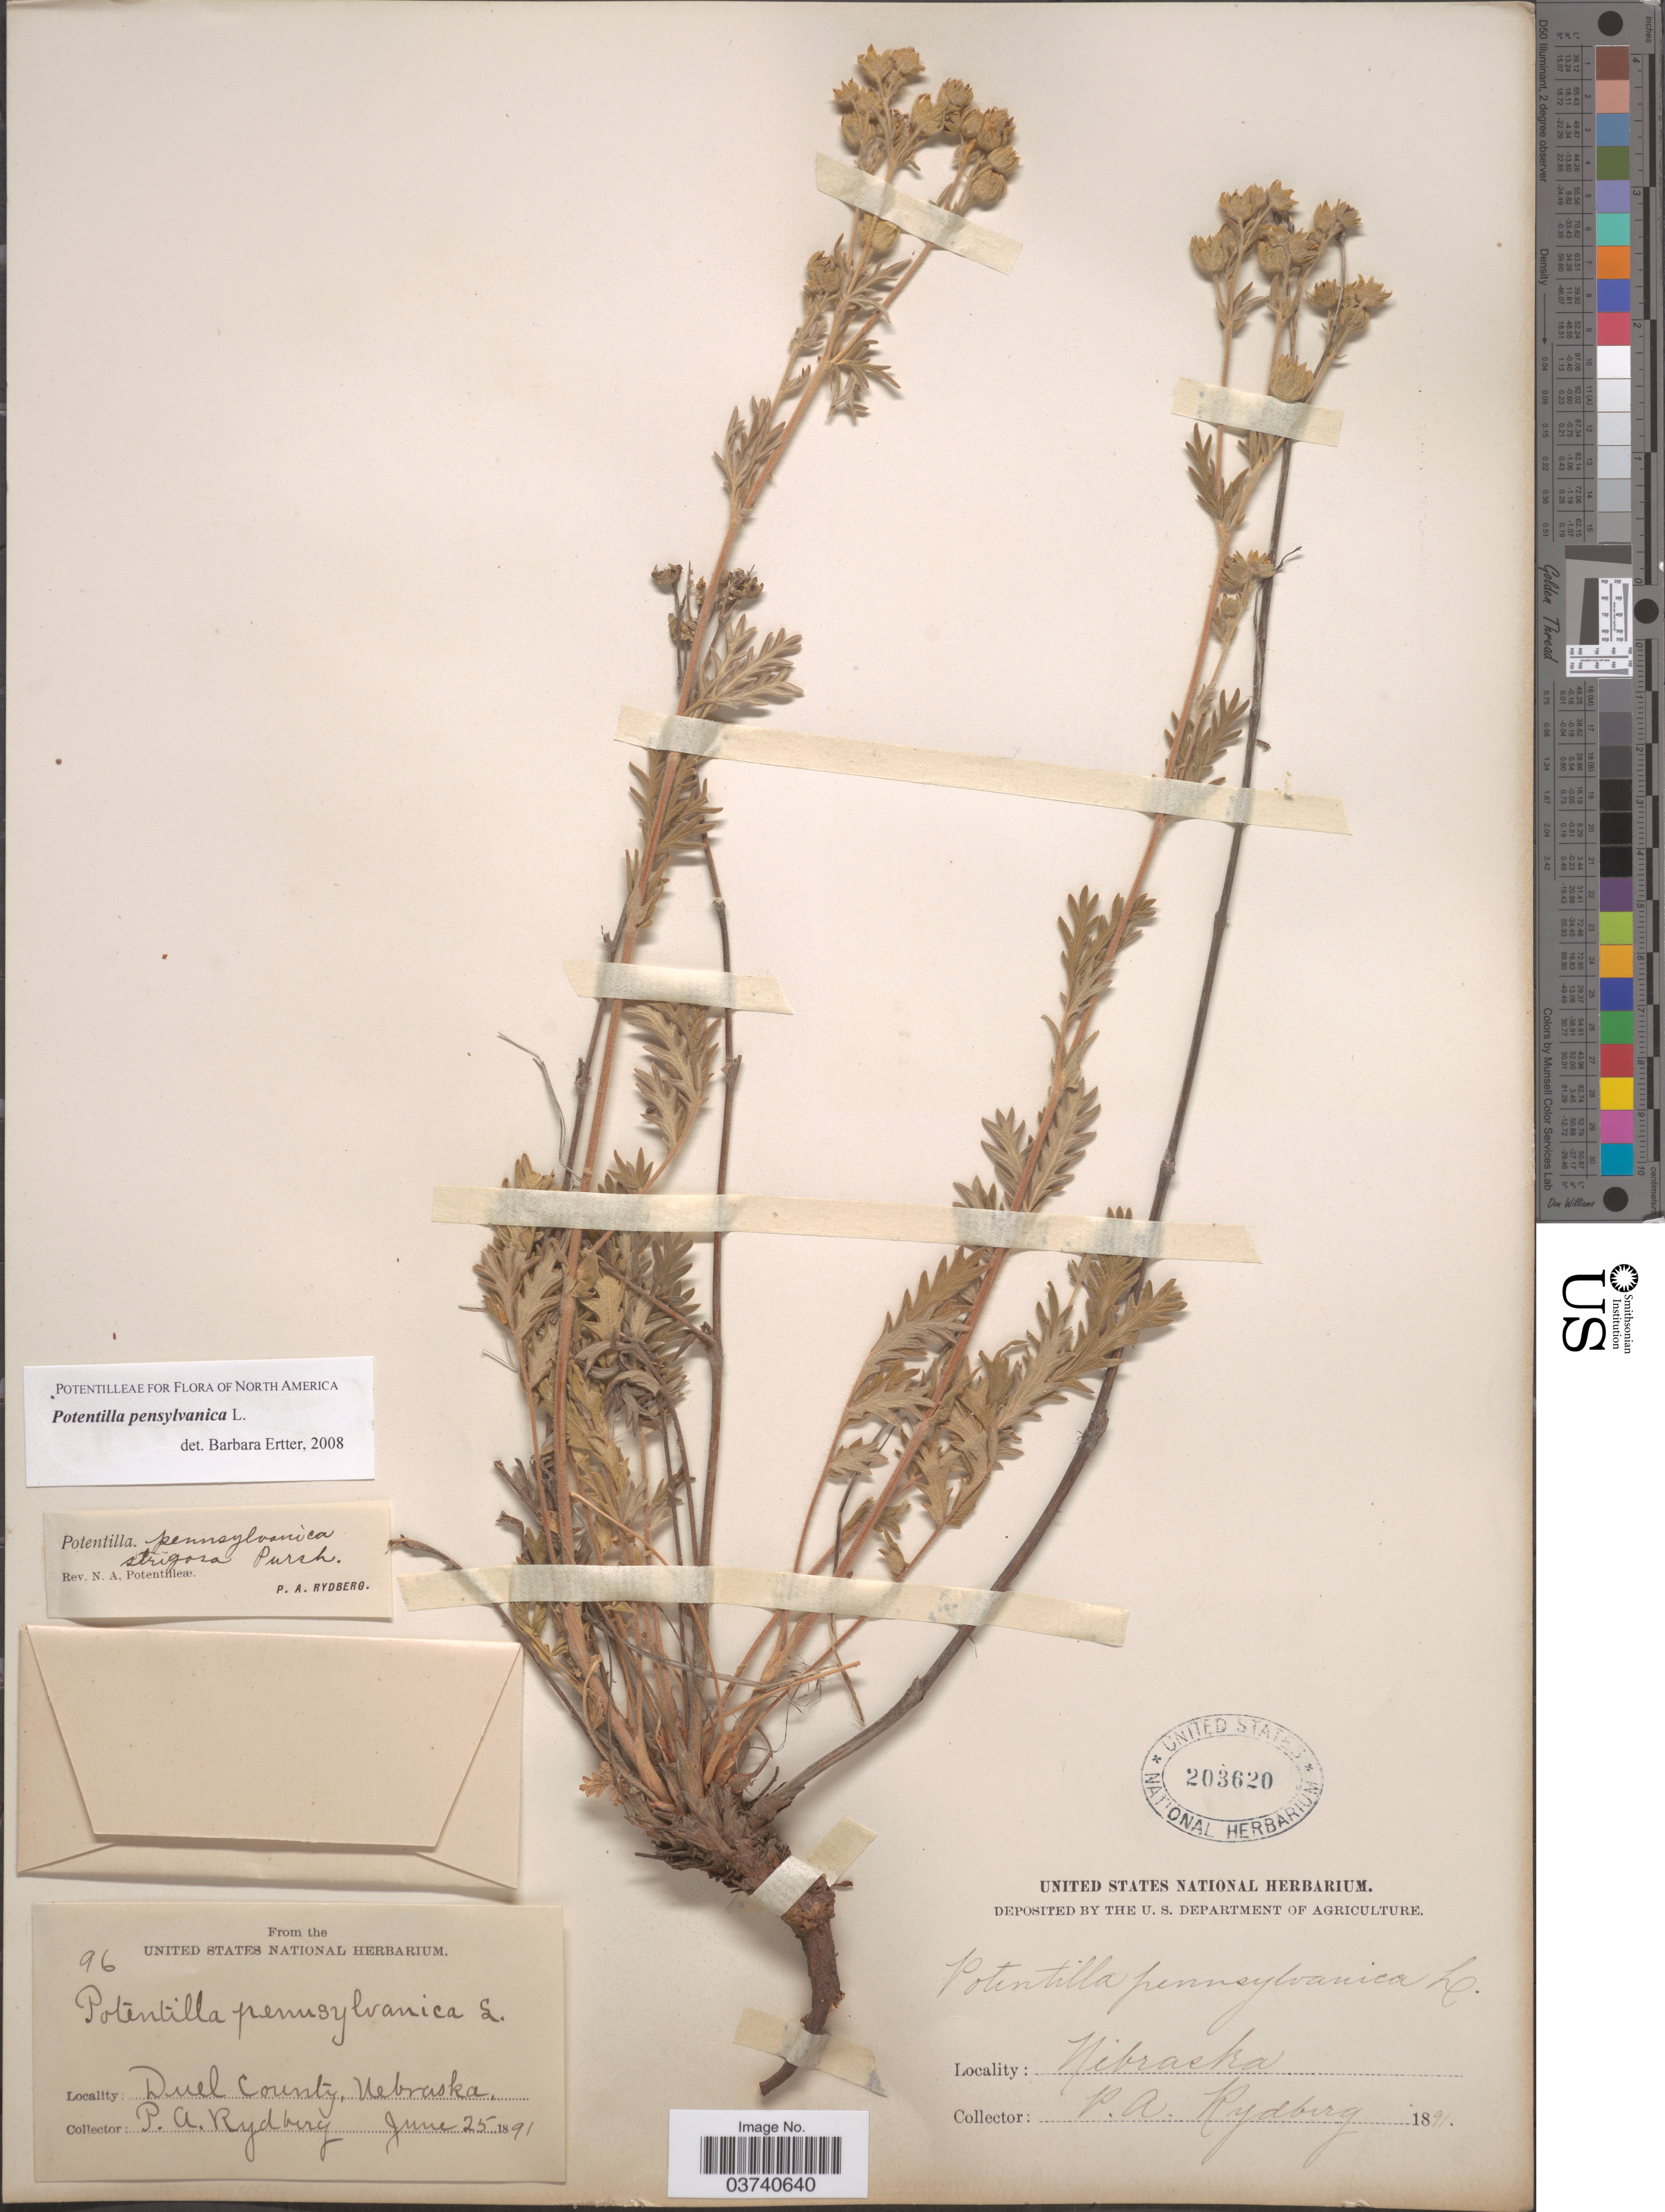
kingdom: Plantae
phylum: Tracheophyta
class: Magnoliopsida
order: Rosales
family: Rosaceae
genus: Potentilla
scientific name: Potentilla pensylvanica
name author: L.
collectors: P. A. Rydberg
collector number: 96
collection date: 1891-06-25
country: United States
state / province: Nebraska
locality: Duel County.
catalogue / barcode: US 203620